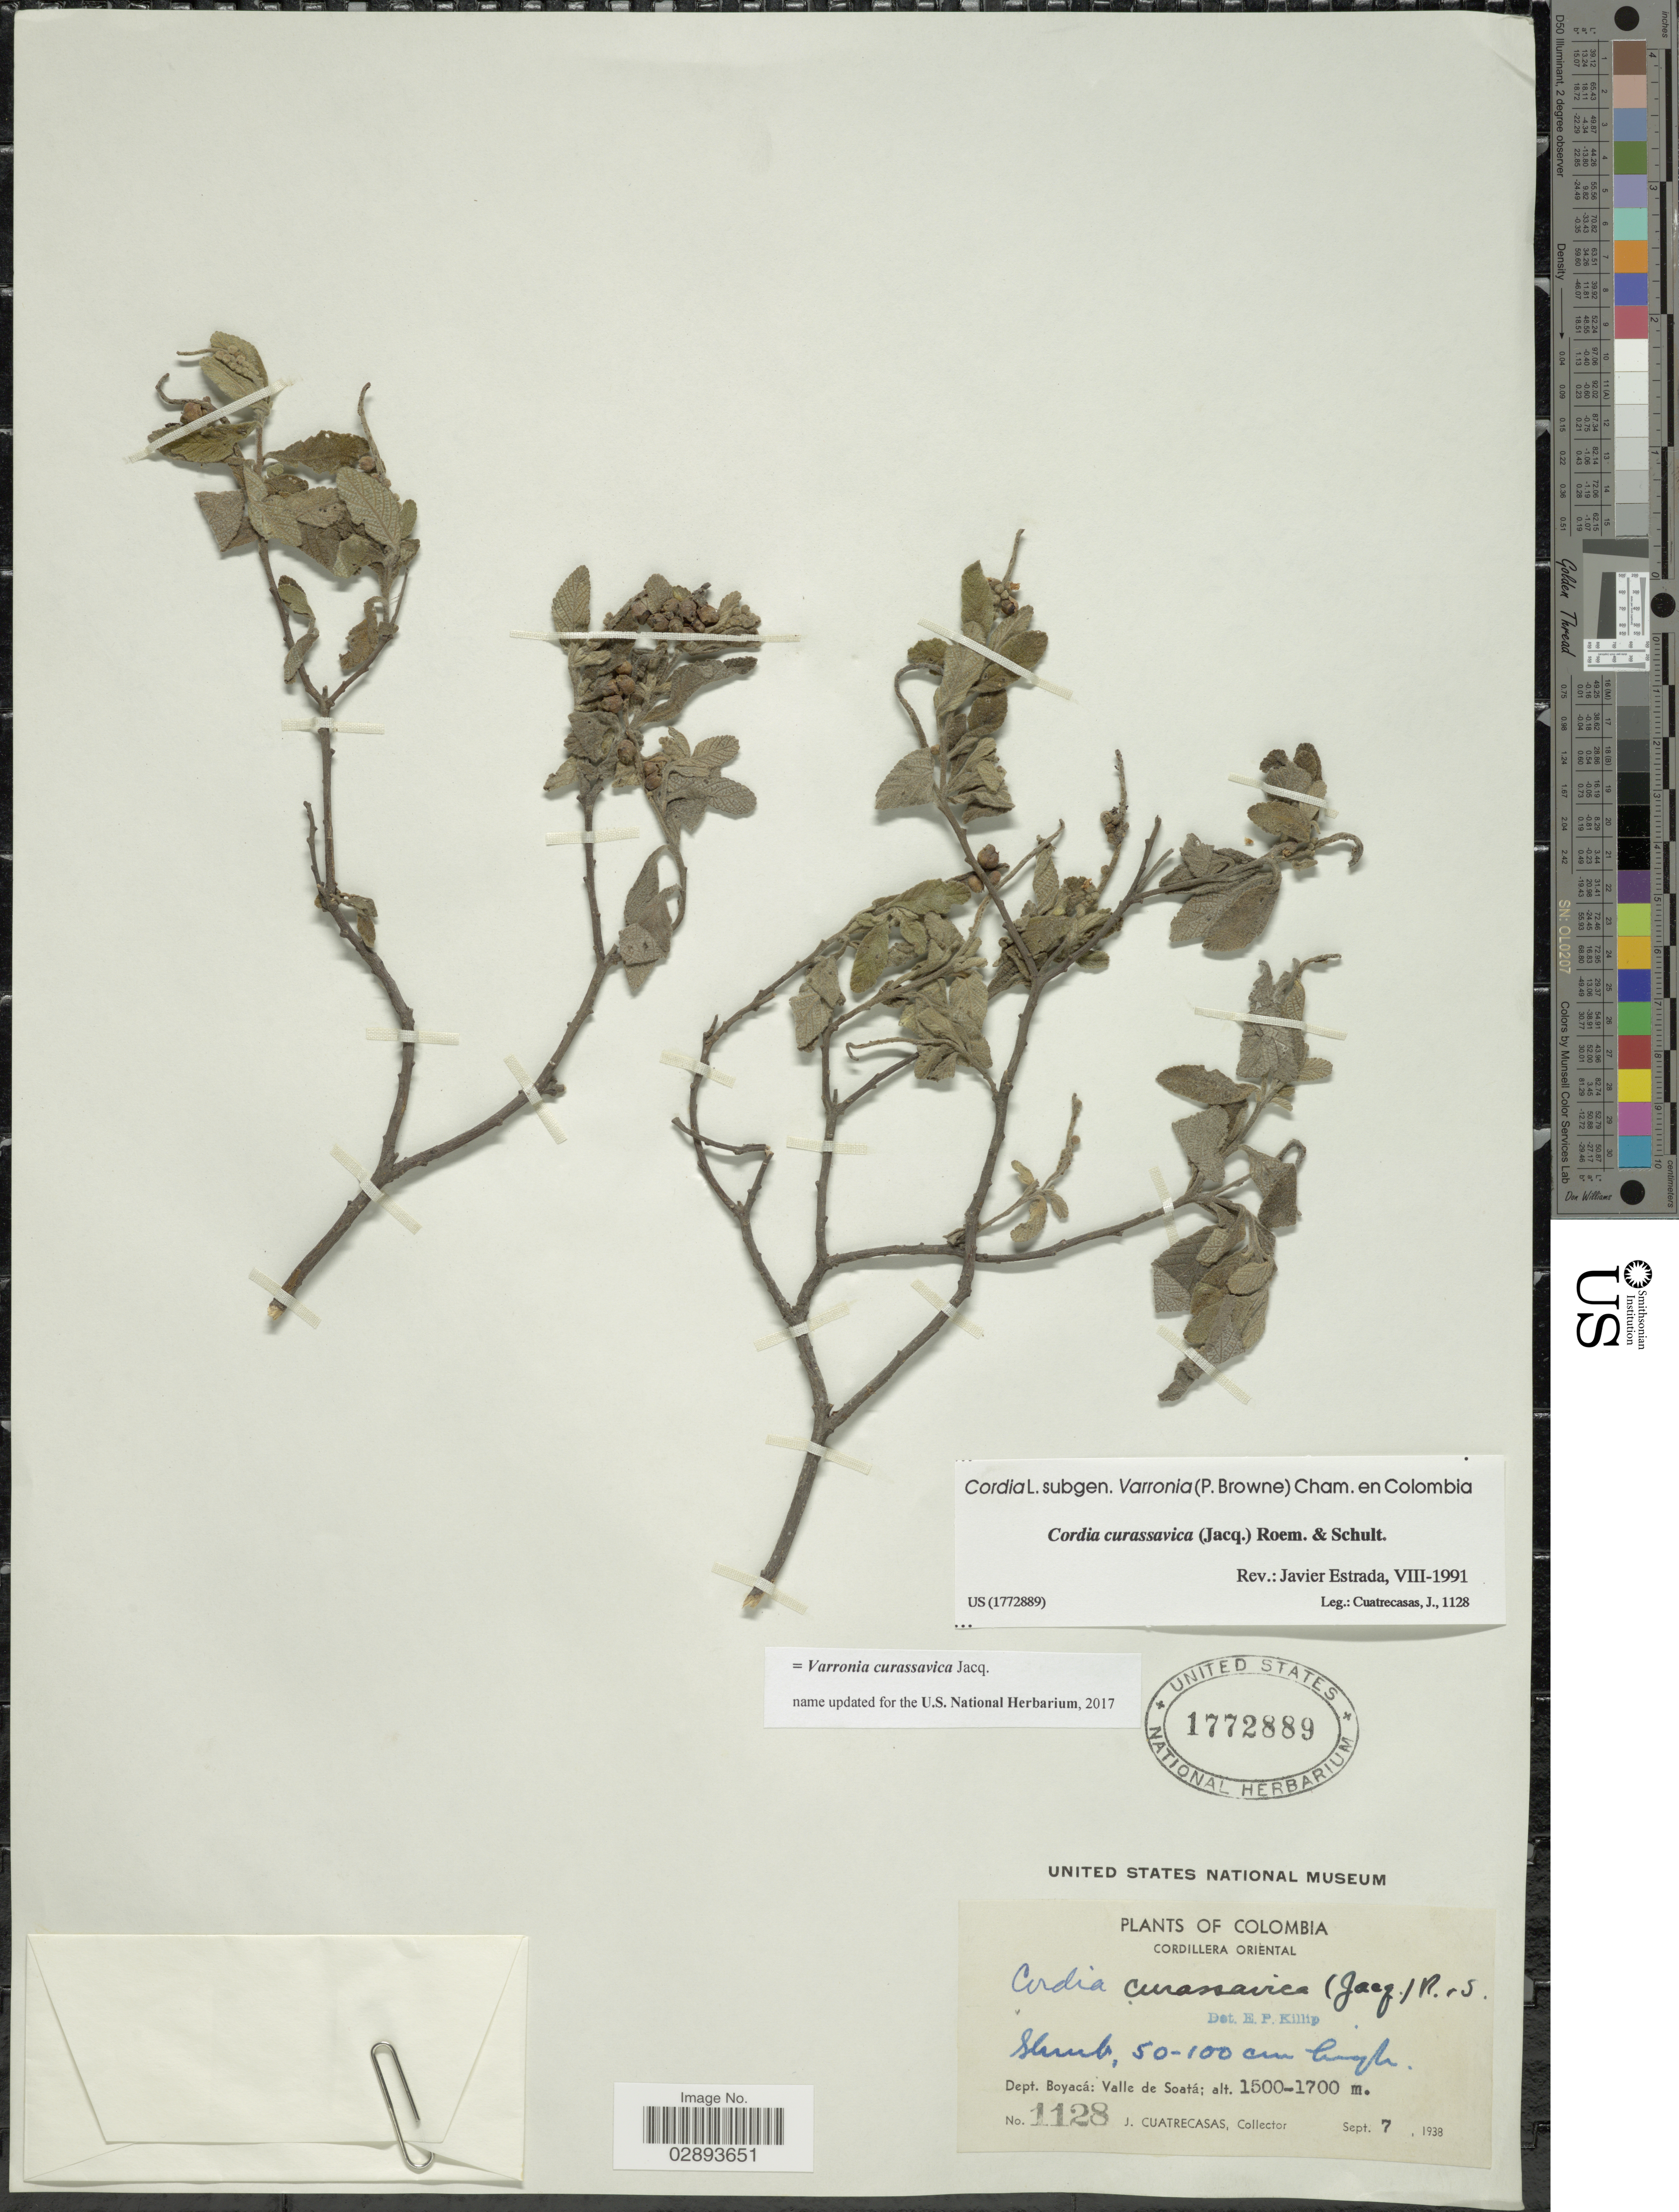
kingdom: Plantae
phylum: Tracheophyta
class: Magnoliopsida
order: Boraginales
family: Cordiaceae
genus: Varronia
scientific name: Varronia curassavica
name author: Jacq.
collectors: J. Cuatrecasas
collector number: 1128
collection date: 1938-09-07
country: Colombia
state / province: Boyacá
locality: Cordillera Oriental, Dept. Boyacá: Valle de Soatá.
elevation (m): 1500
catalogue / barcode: US 1772889